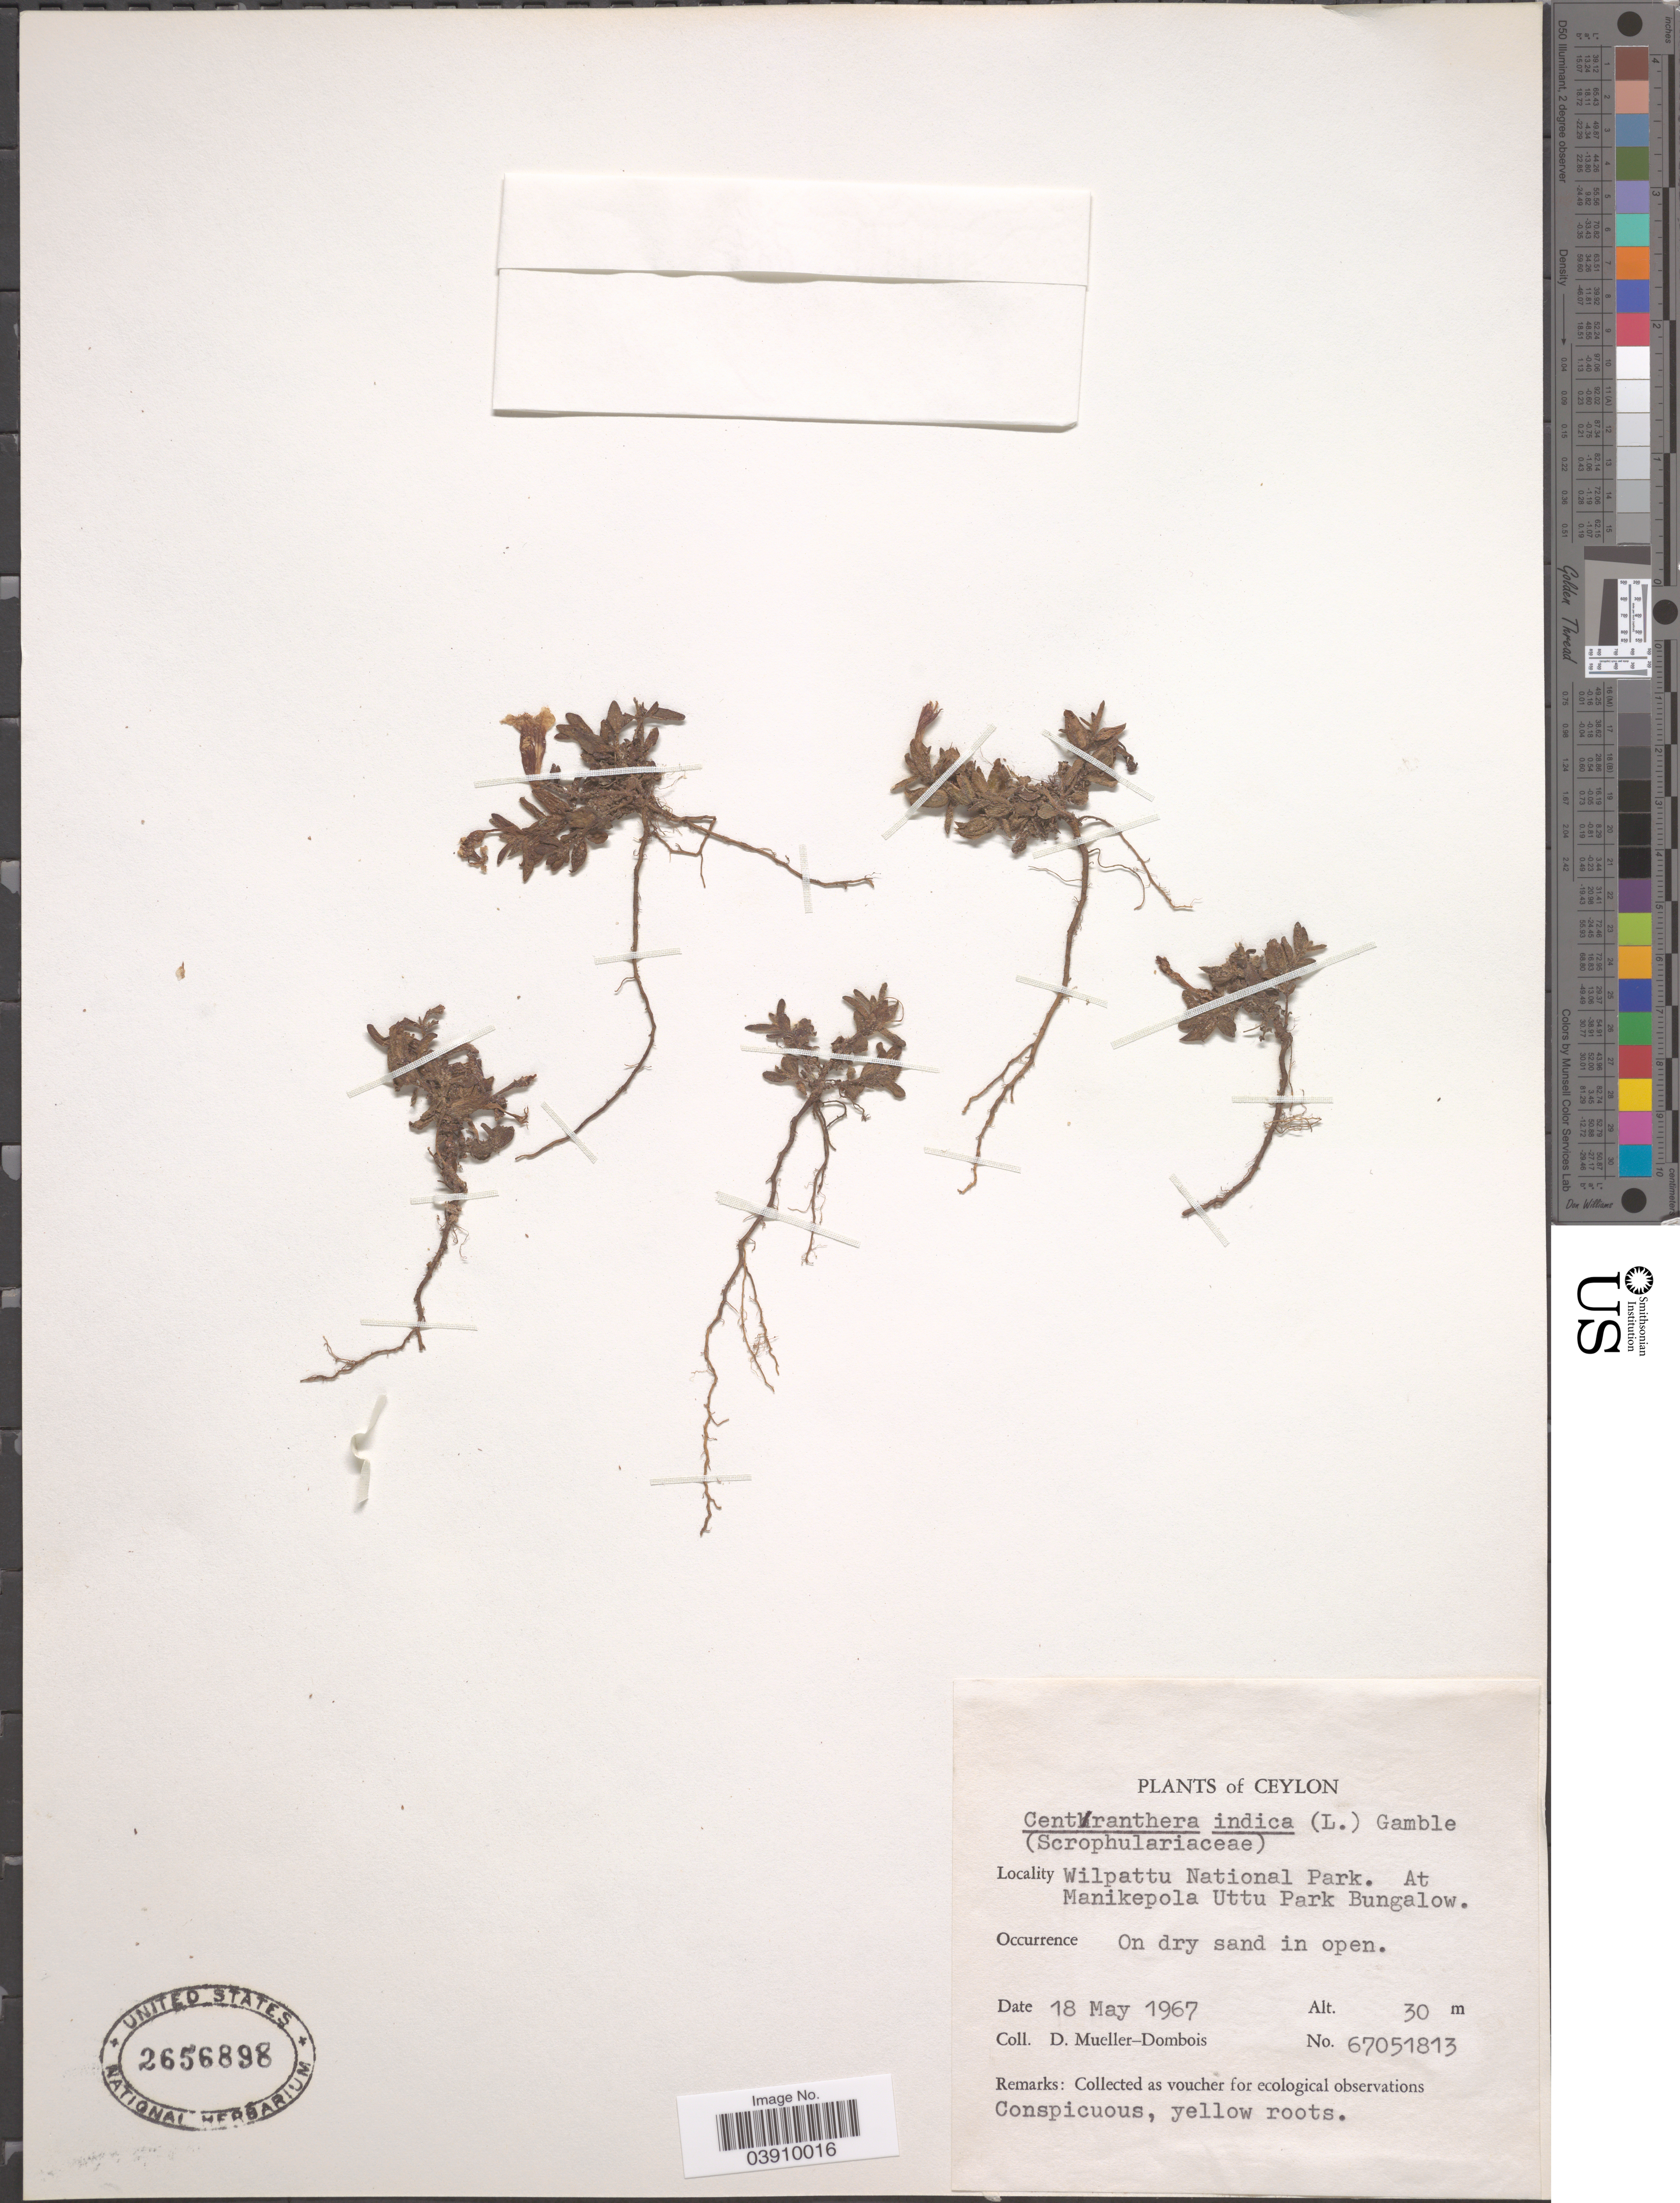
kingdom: Plantae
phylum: Tracheophyta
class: Magnoliopsida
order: Lamiales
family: Orobanchaceae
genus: Centranthera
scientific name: Centranthera indica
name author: (L.) Gamble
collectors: D. Meuller-Dombois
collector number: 67051813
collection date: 1967-05-18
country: Sri Lanka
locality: Ceylon. Wilpattu National Park. At Manikepola Uttu Park Bungalow.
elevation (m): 30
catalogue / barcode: US 2656898